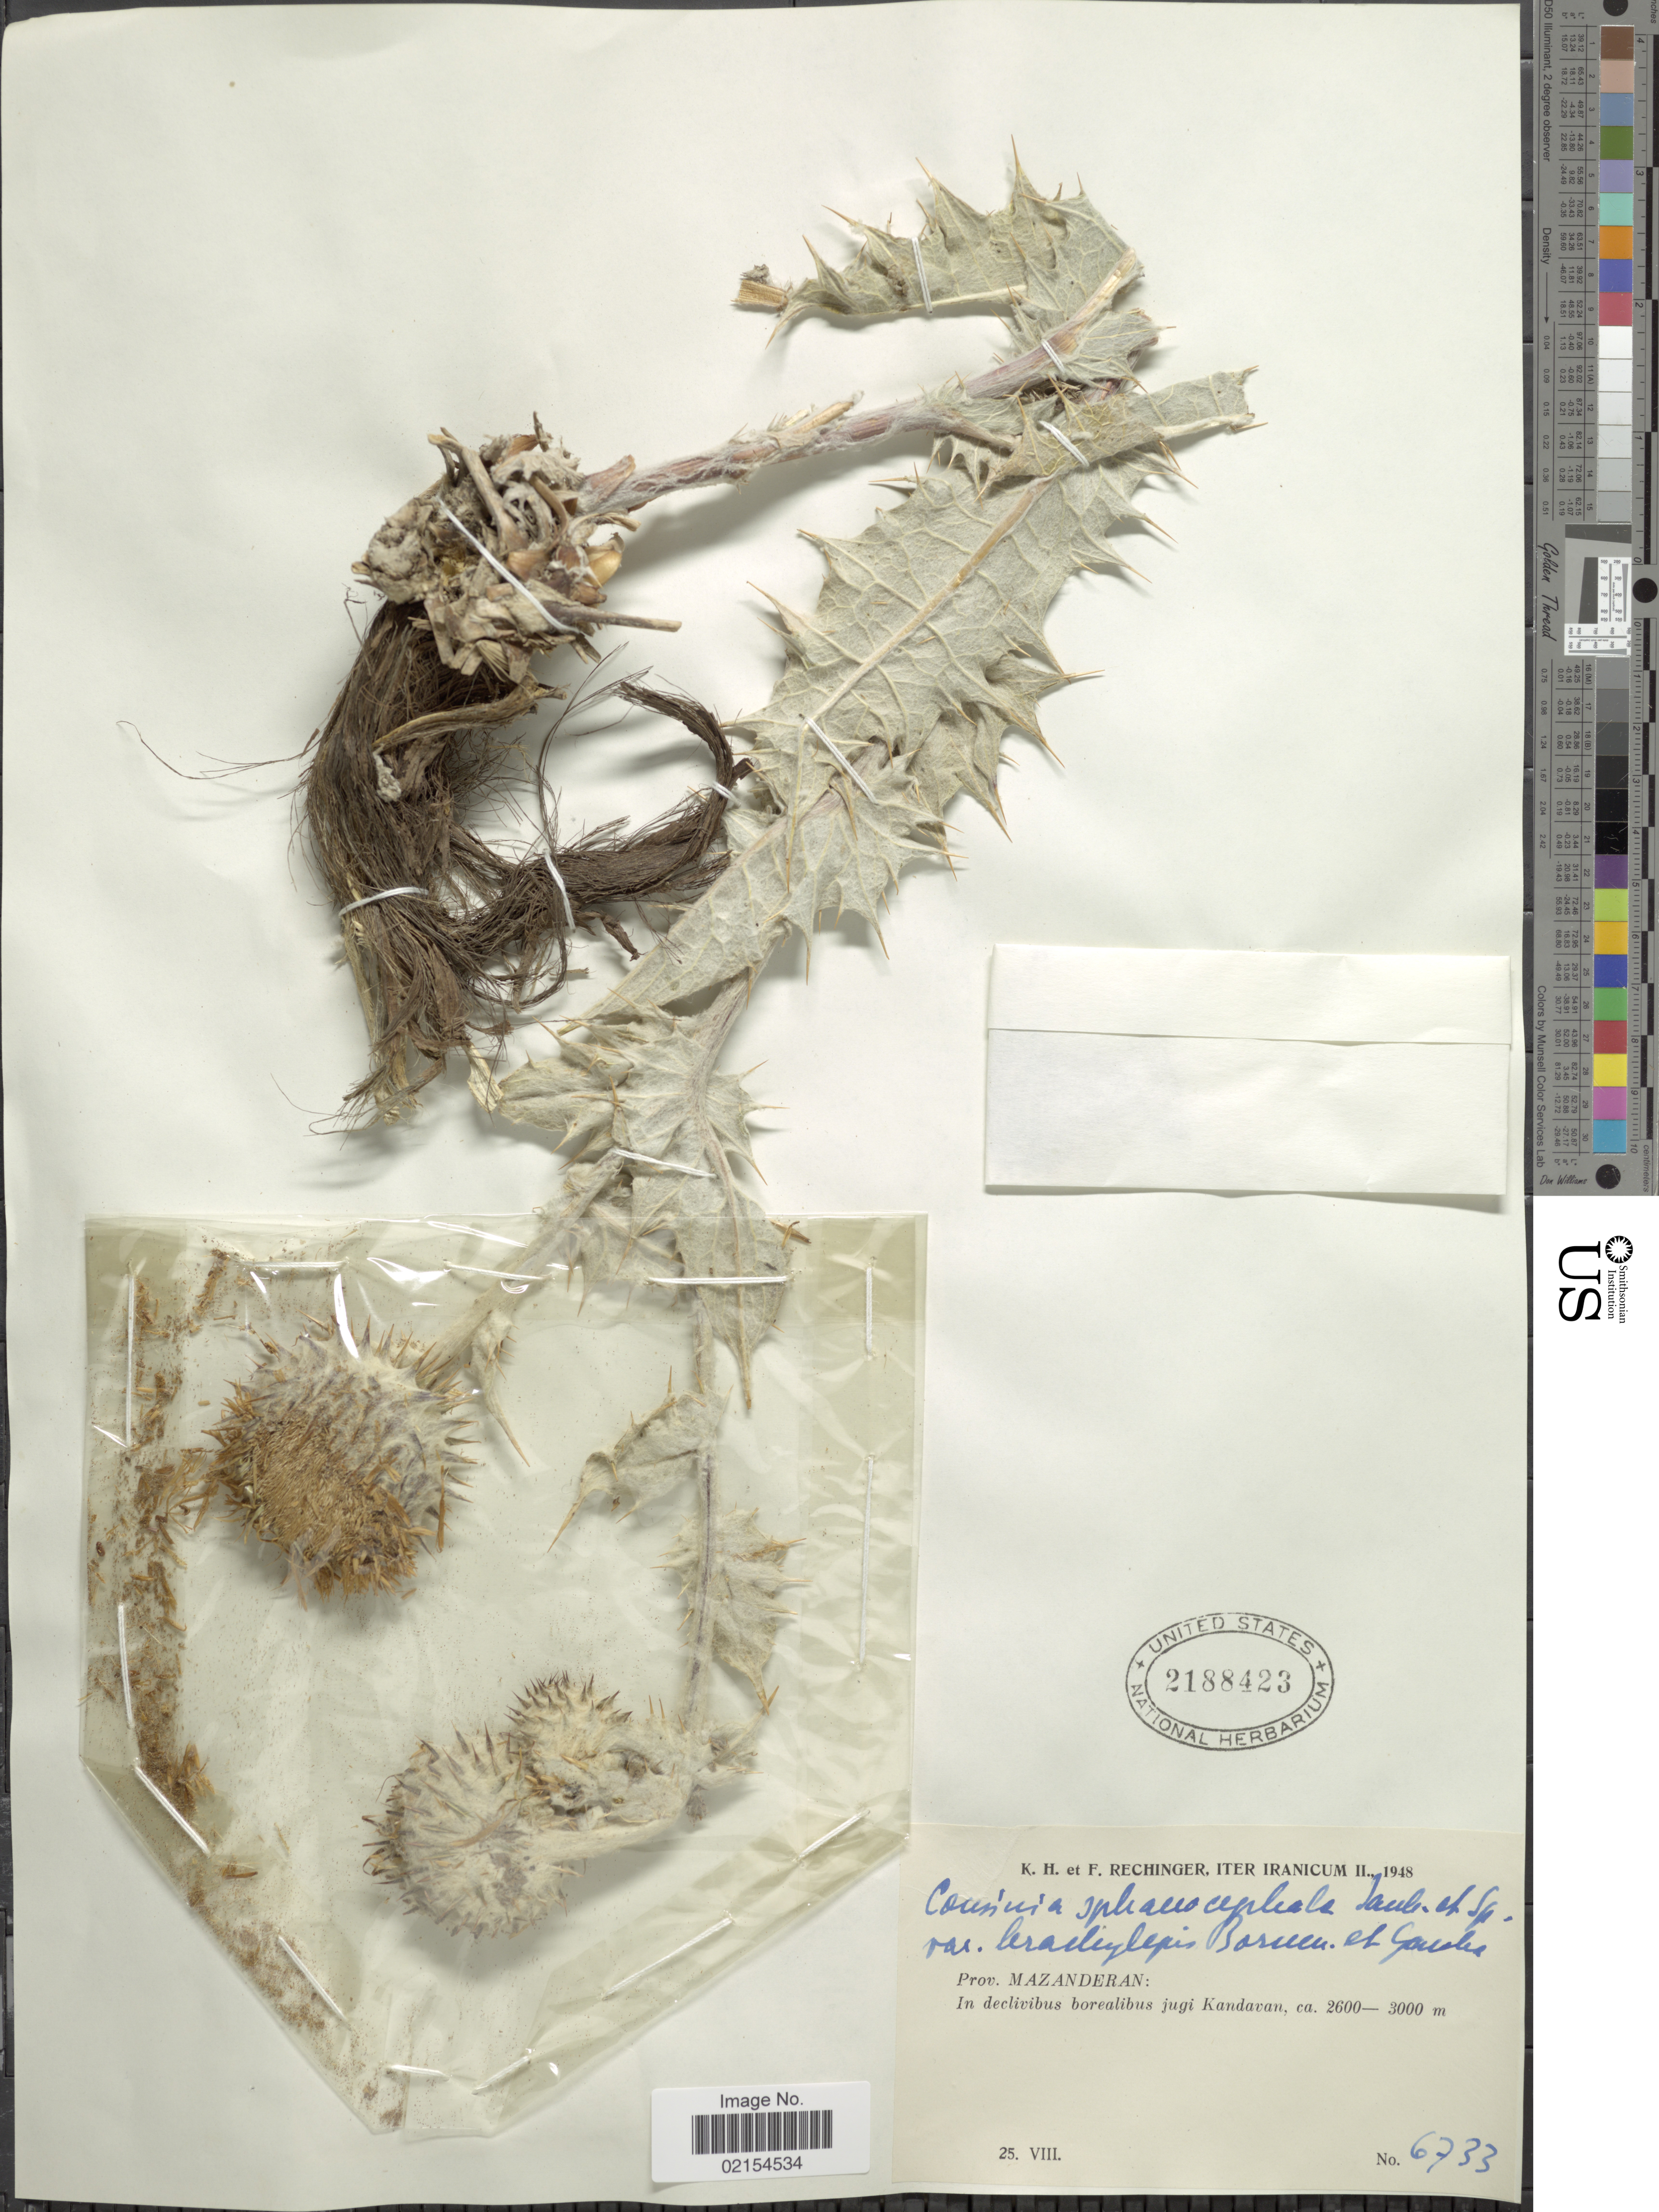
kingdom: Plantae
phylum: Tracheophyta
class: Magnoliopsida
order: Asterales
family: Asteraceae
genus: Cousinia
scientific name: Cousinia sphaerocephala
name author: Jaub. & Spach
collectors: K. H. Rechinger & F. Rechinger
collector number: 6733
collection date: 1948-08-25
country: Iran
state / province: Mazandaran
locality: Iter Iranicum: In declivibus borealibus jugi Kandavan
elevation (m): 2600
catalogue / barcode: US 2188423